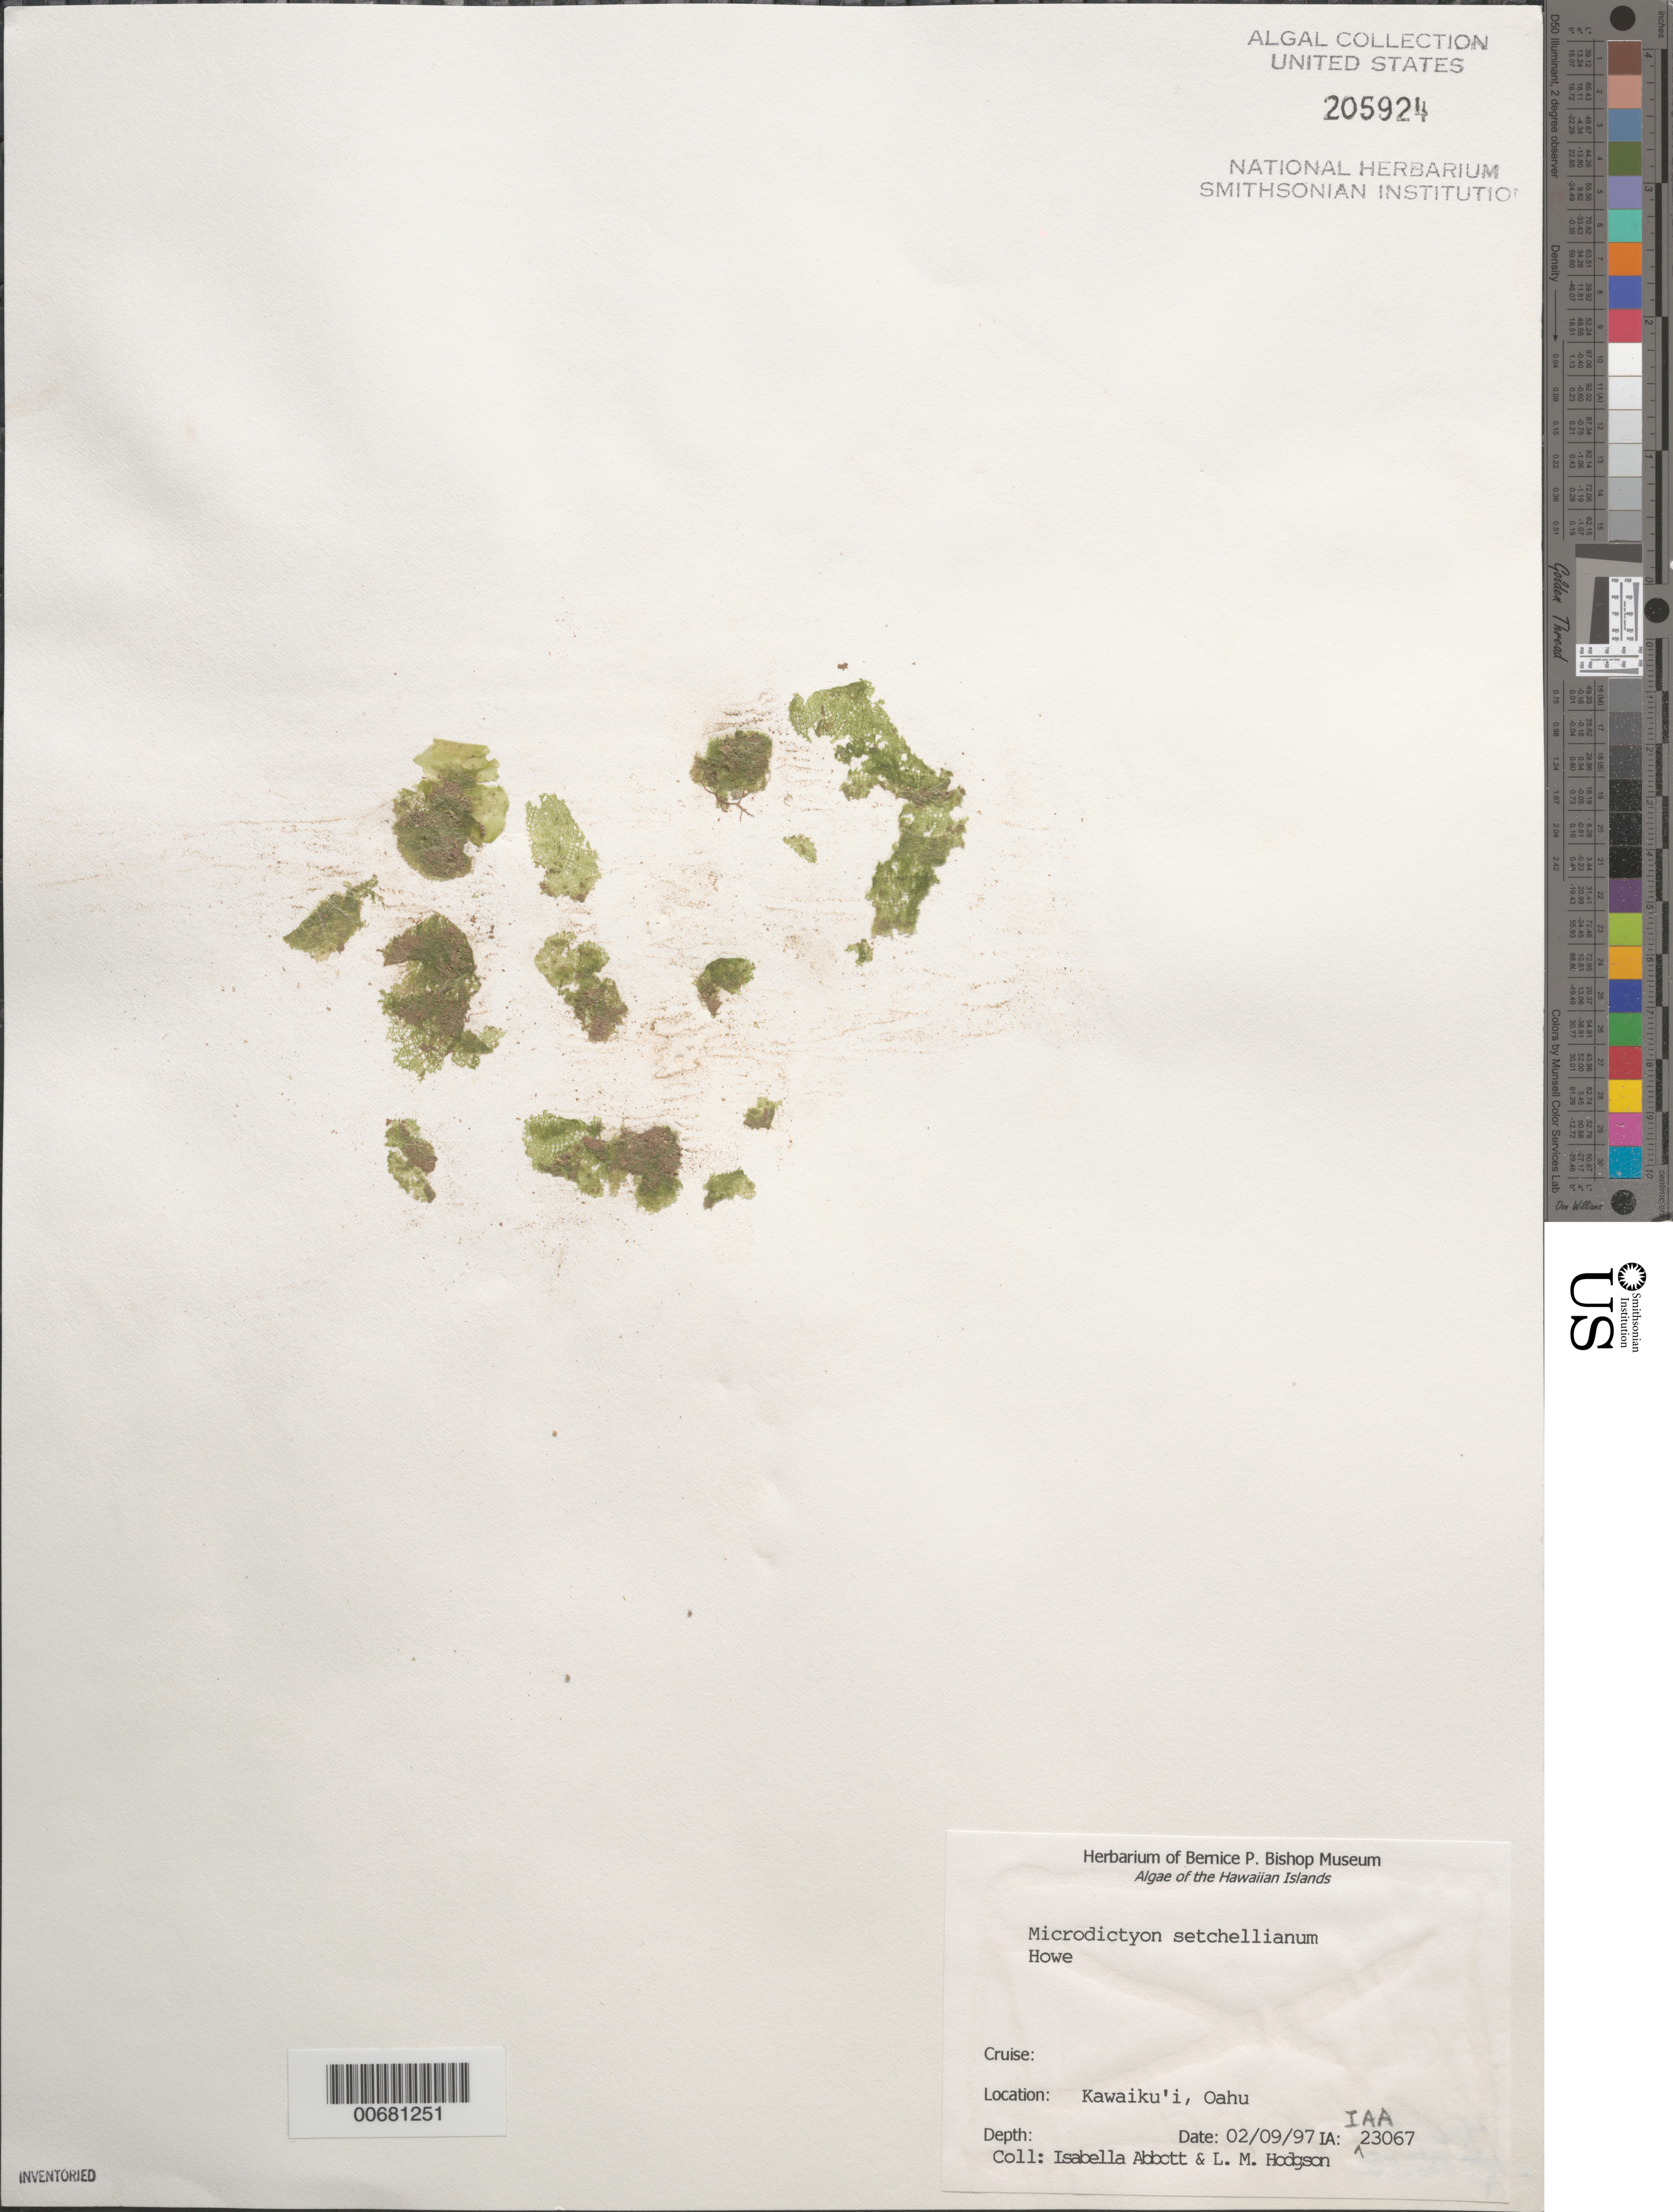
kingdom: Plantae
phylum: Chlorophyta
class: Ulvophyceae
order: Cladophorales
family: Anadyomenaceae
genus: Microdictyon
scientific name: Microdictyon setchellianum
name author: M. Howe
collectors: I. A. Abbott & L. M. Hodgson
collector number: IAA 23067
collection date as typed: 09 Feb 1997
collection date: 1997-02-09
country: United States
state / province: Hawaii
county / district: Honolulu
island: Oahu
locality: Kawaiku'i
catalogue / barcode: US 205924